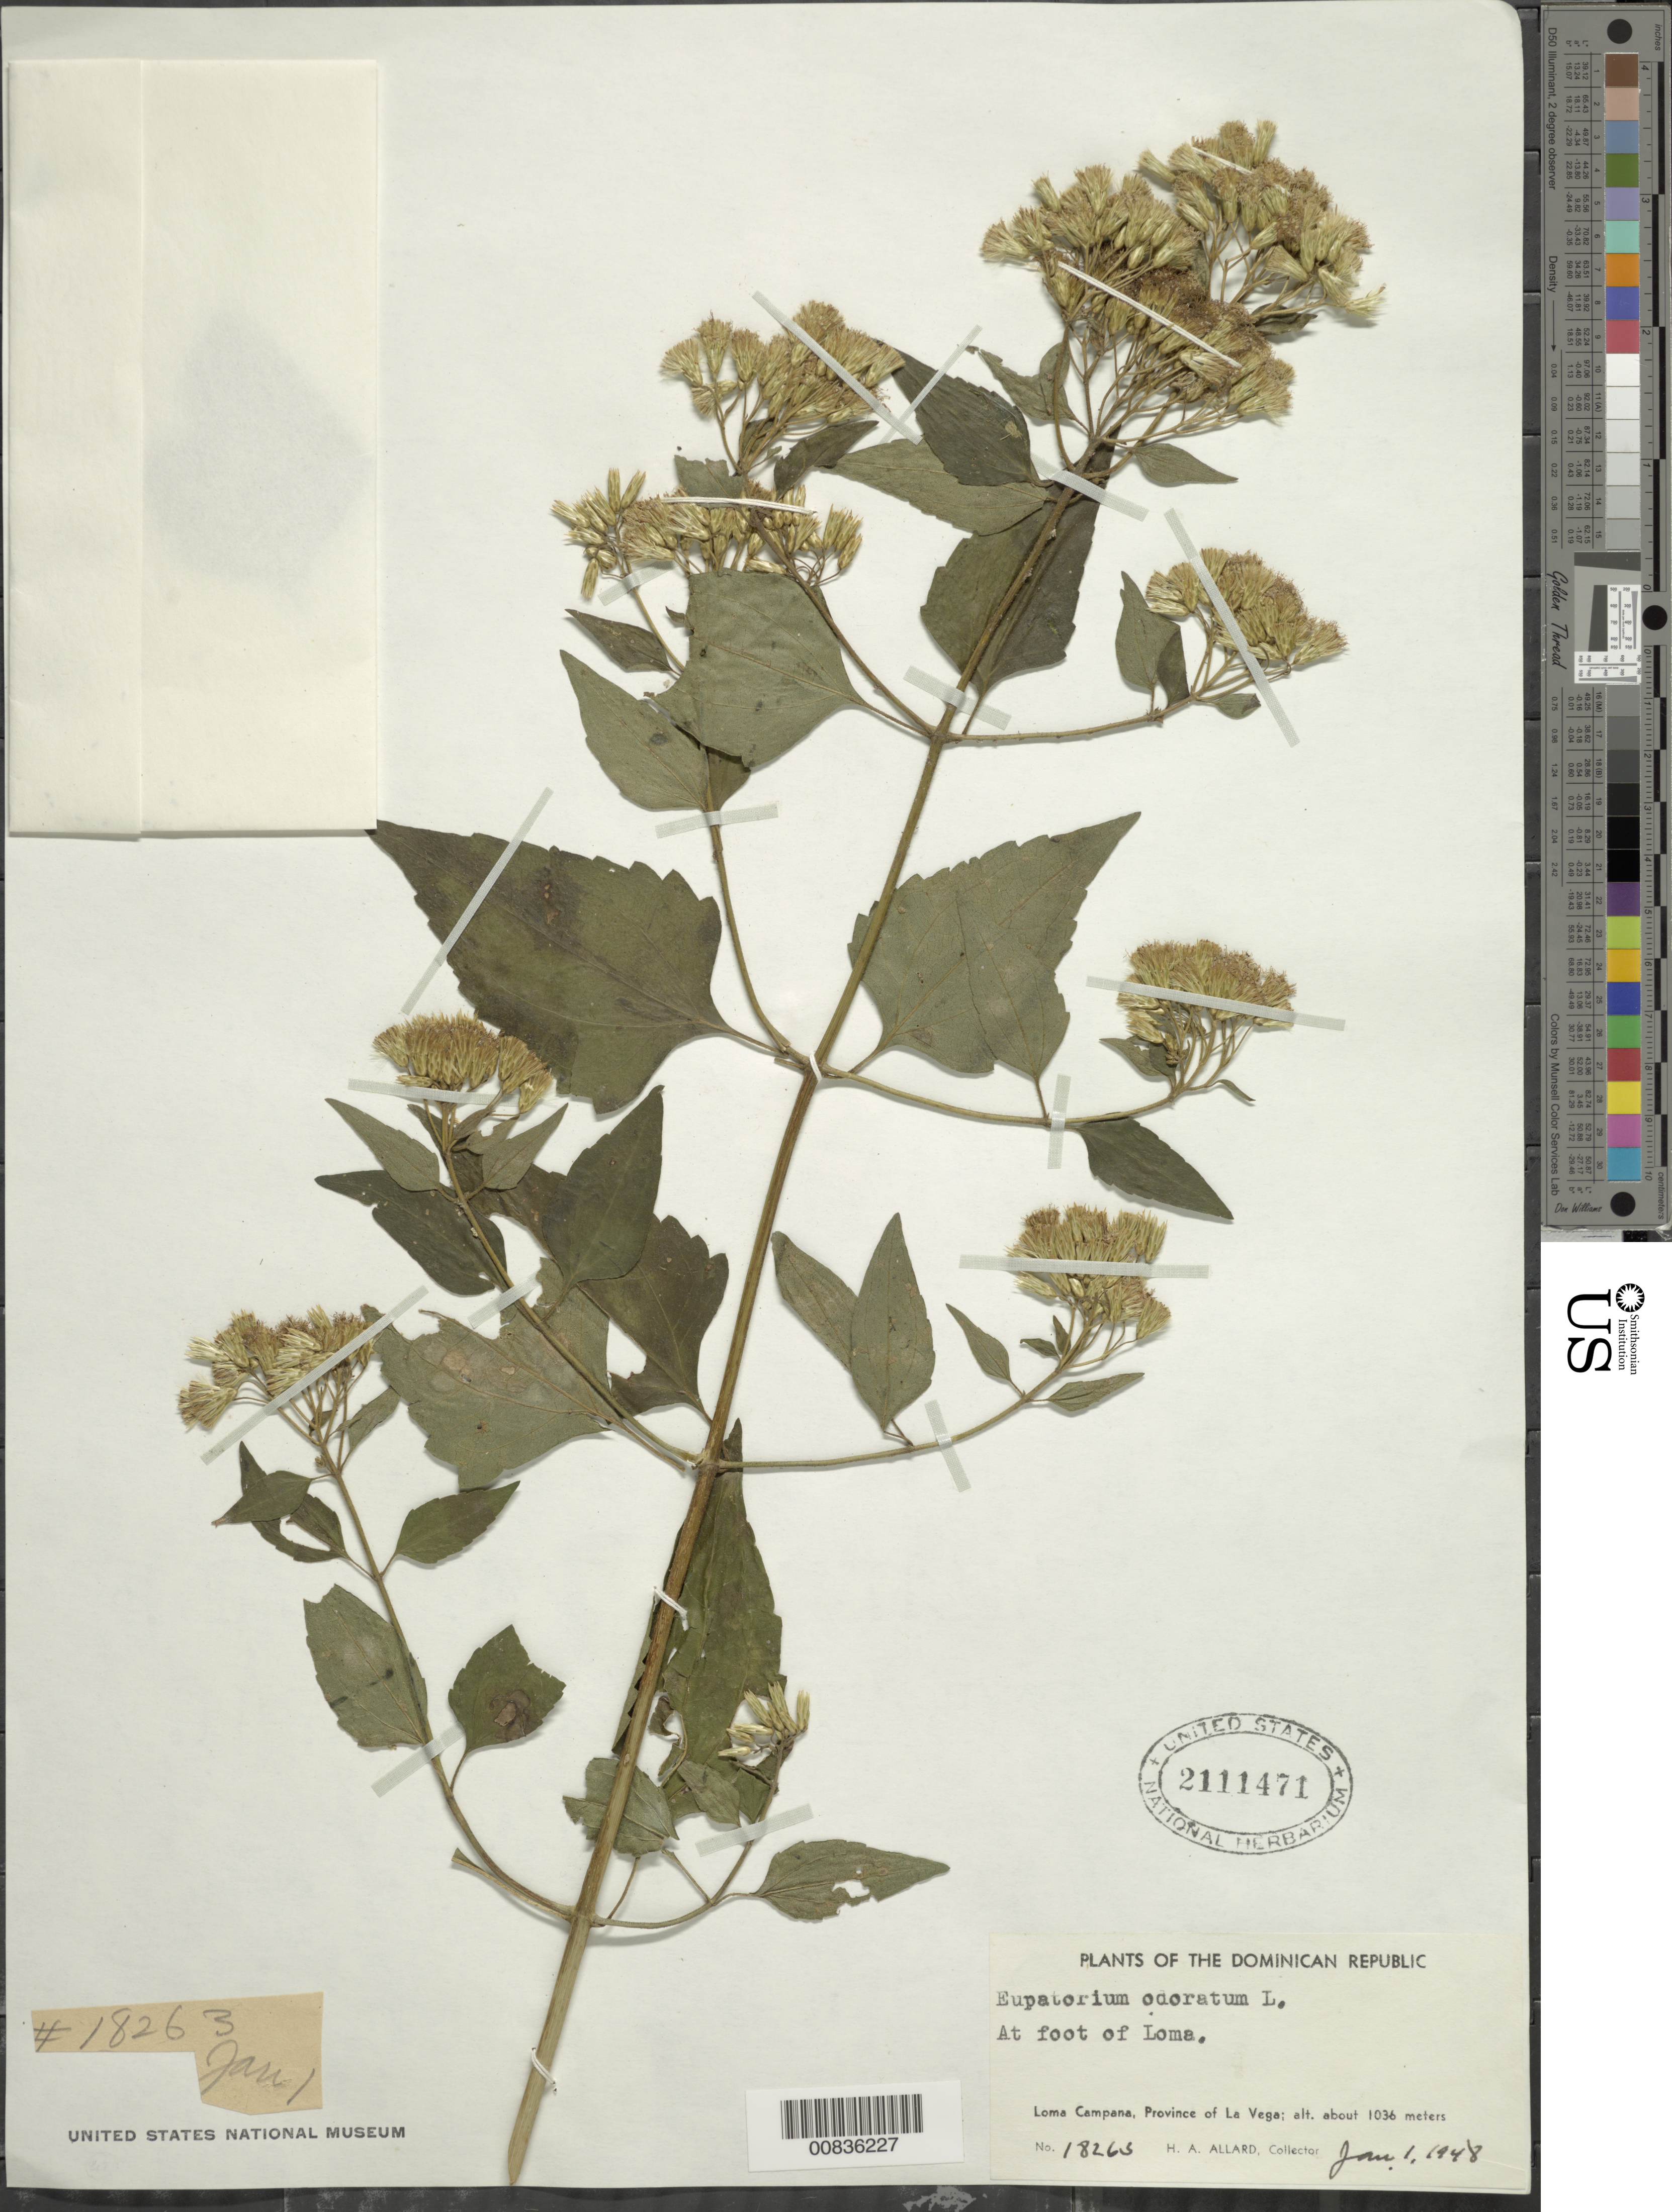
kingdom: Plantae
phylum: Tracheophyta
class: Magnoliopsida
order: Asterales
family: Asteraceae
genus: Chromolaena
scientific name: Chromolaena odorata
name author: (L.) R.M. King & H. Rob.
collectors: H. A. Allard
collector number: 18263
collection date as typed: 01 Jan 1948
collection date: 1948-01-01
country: Dominican Republic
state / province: La Vega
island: Hispaniola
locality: Loma Campana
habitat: At foot of loma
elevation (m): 1036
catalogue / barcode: US 2111471